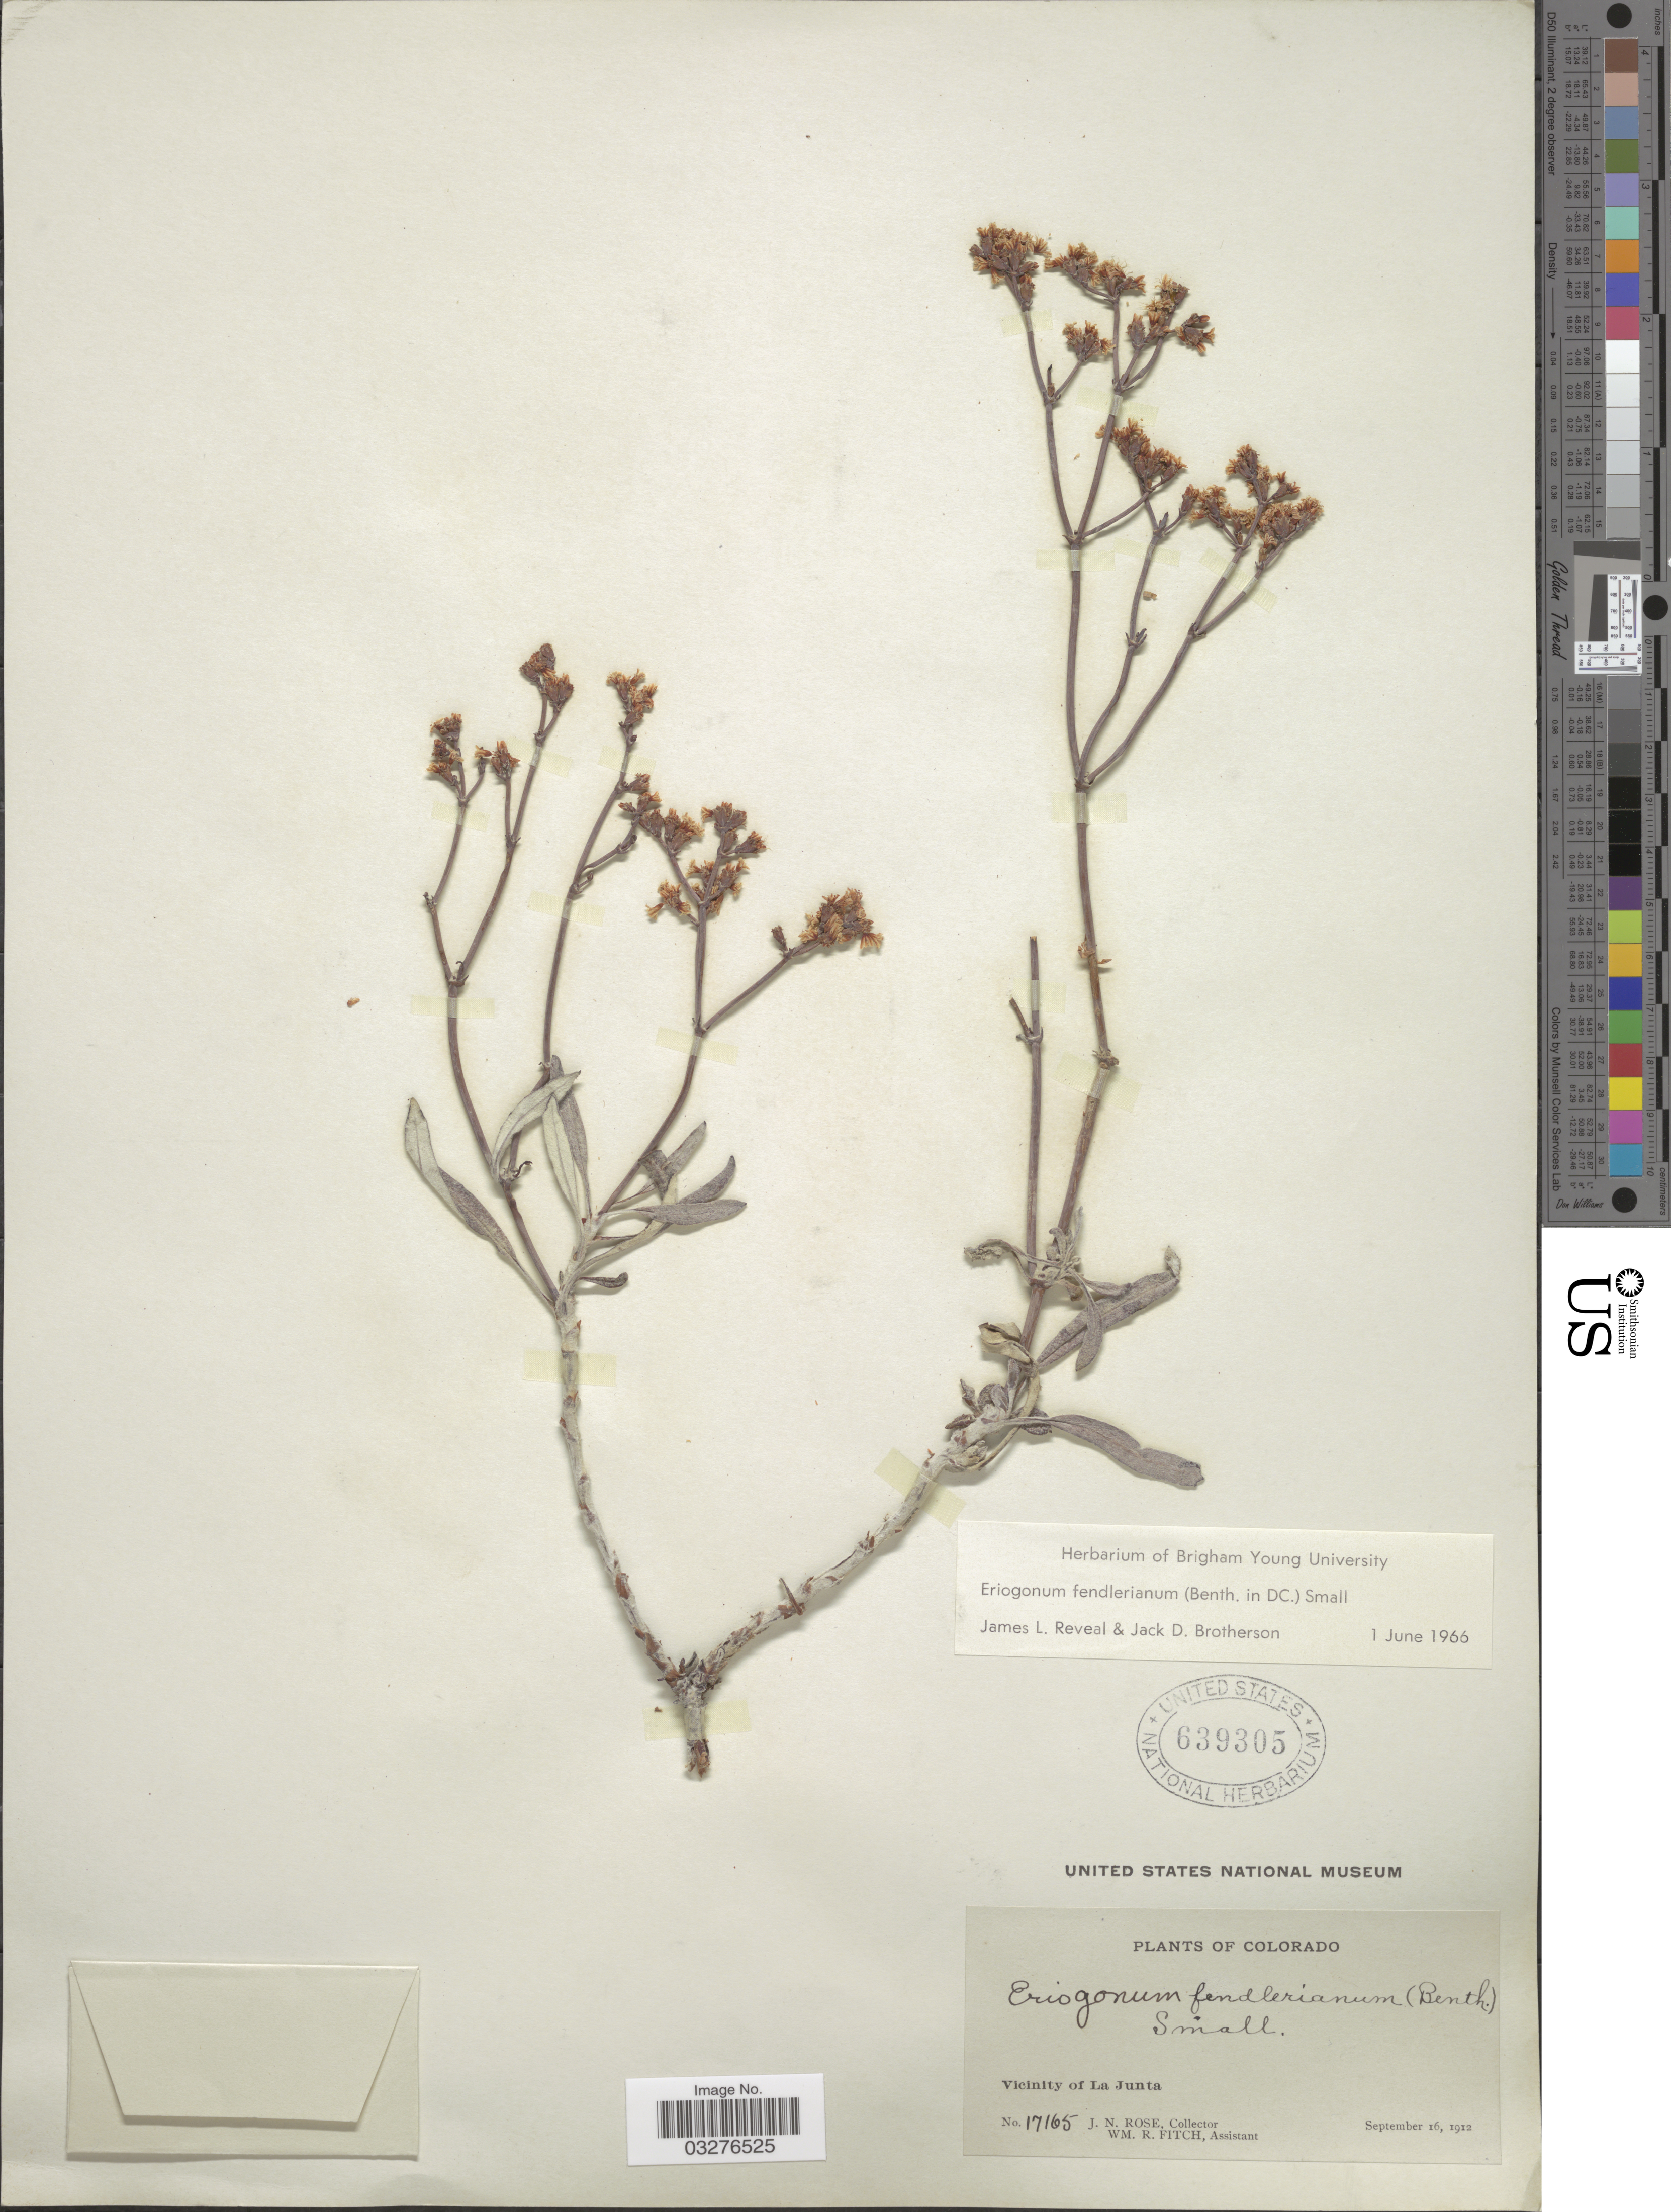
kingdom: Plantae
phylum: Tracheophyta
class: Magnoliopsida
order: Caryophyllales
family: Polygonaceae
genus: Eriogonum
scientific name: Eriogonum fendlerianum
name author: (Benth.) Small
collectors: J. N. Rose & W. R. Fitch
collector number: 17165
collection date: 1912-09-16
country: United States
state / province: Colorado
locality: Vicinity of La Junta.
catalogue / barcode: US 639305